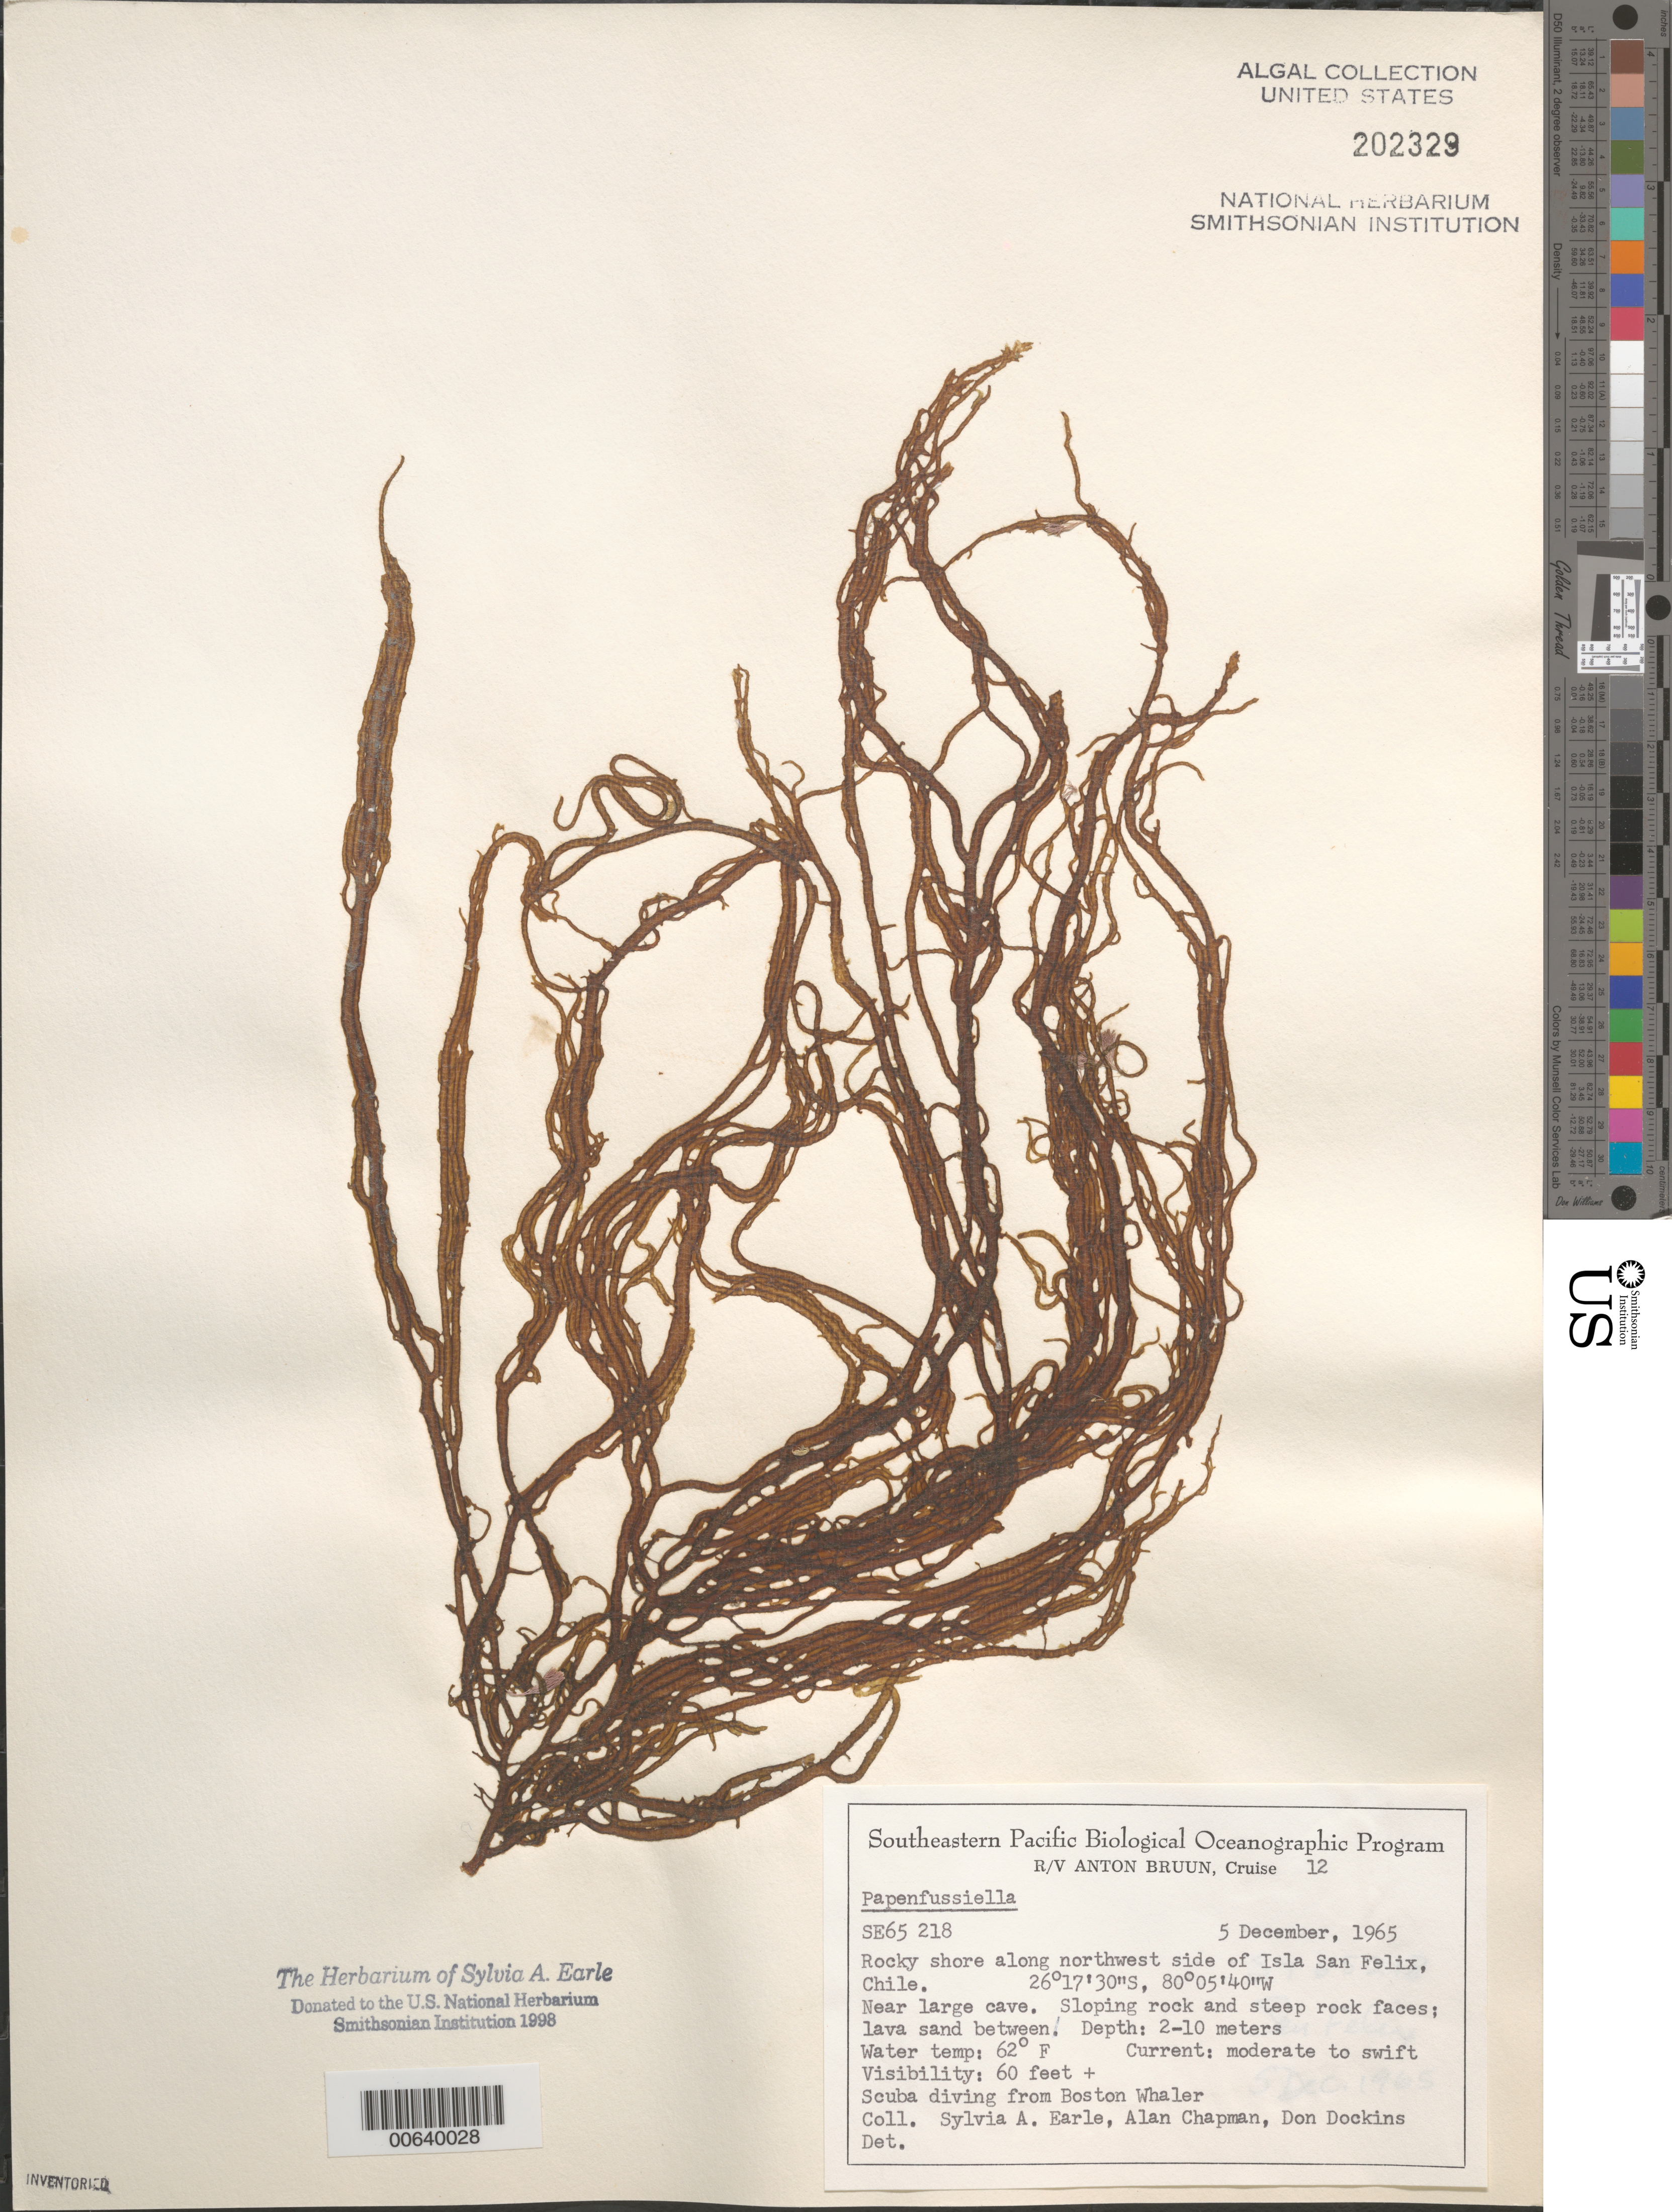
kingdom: Chromista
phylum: Ochrophyta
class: Phaeophyceae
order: Ectocarpales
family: Chordariaceae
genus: Papenfussiella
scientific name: Papenfussiella sp.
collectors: S. A. Earle, A. Chapman & D. Dockins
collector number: SE 65218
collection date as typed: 05 Dec 1965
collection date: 1965-12-05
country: Chile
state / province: Atacama (III)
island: Isla San Felix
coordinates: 26 17' 30" S, 80 05' 40" W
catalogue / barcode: US 202329